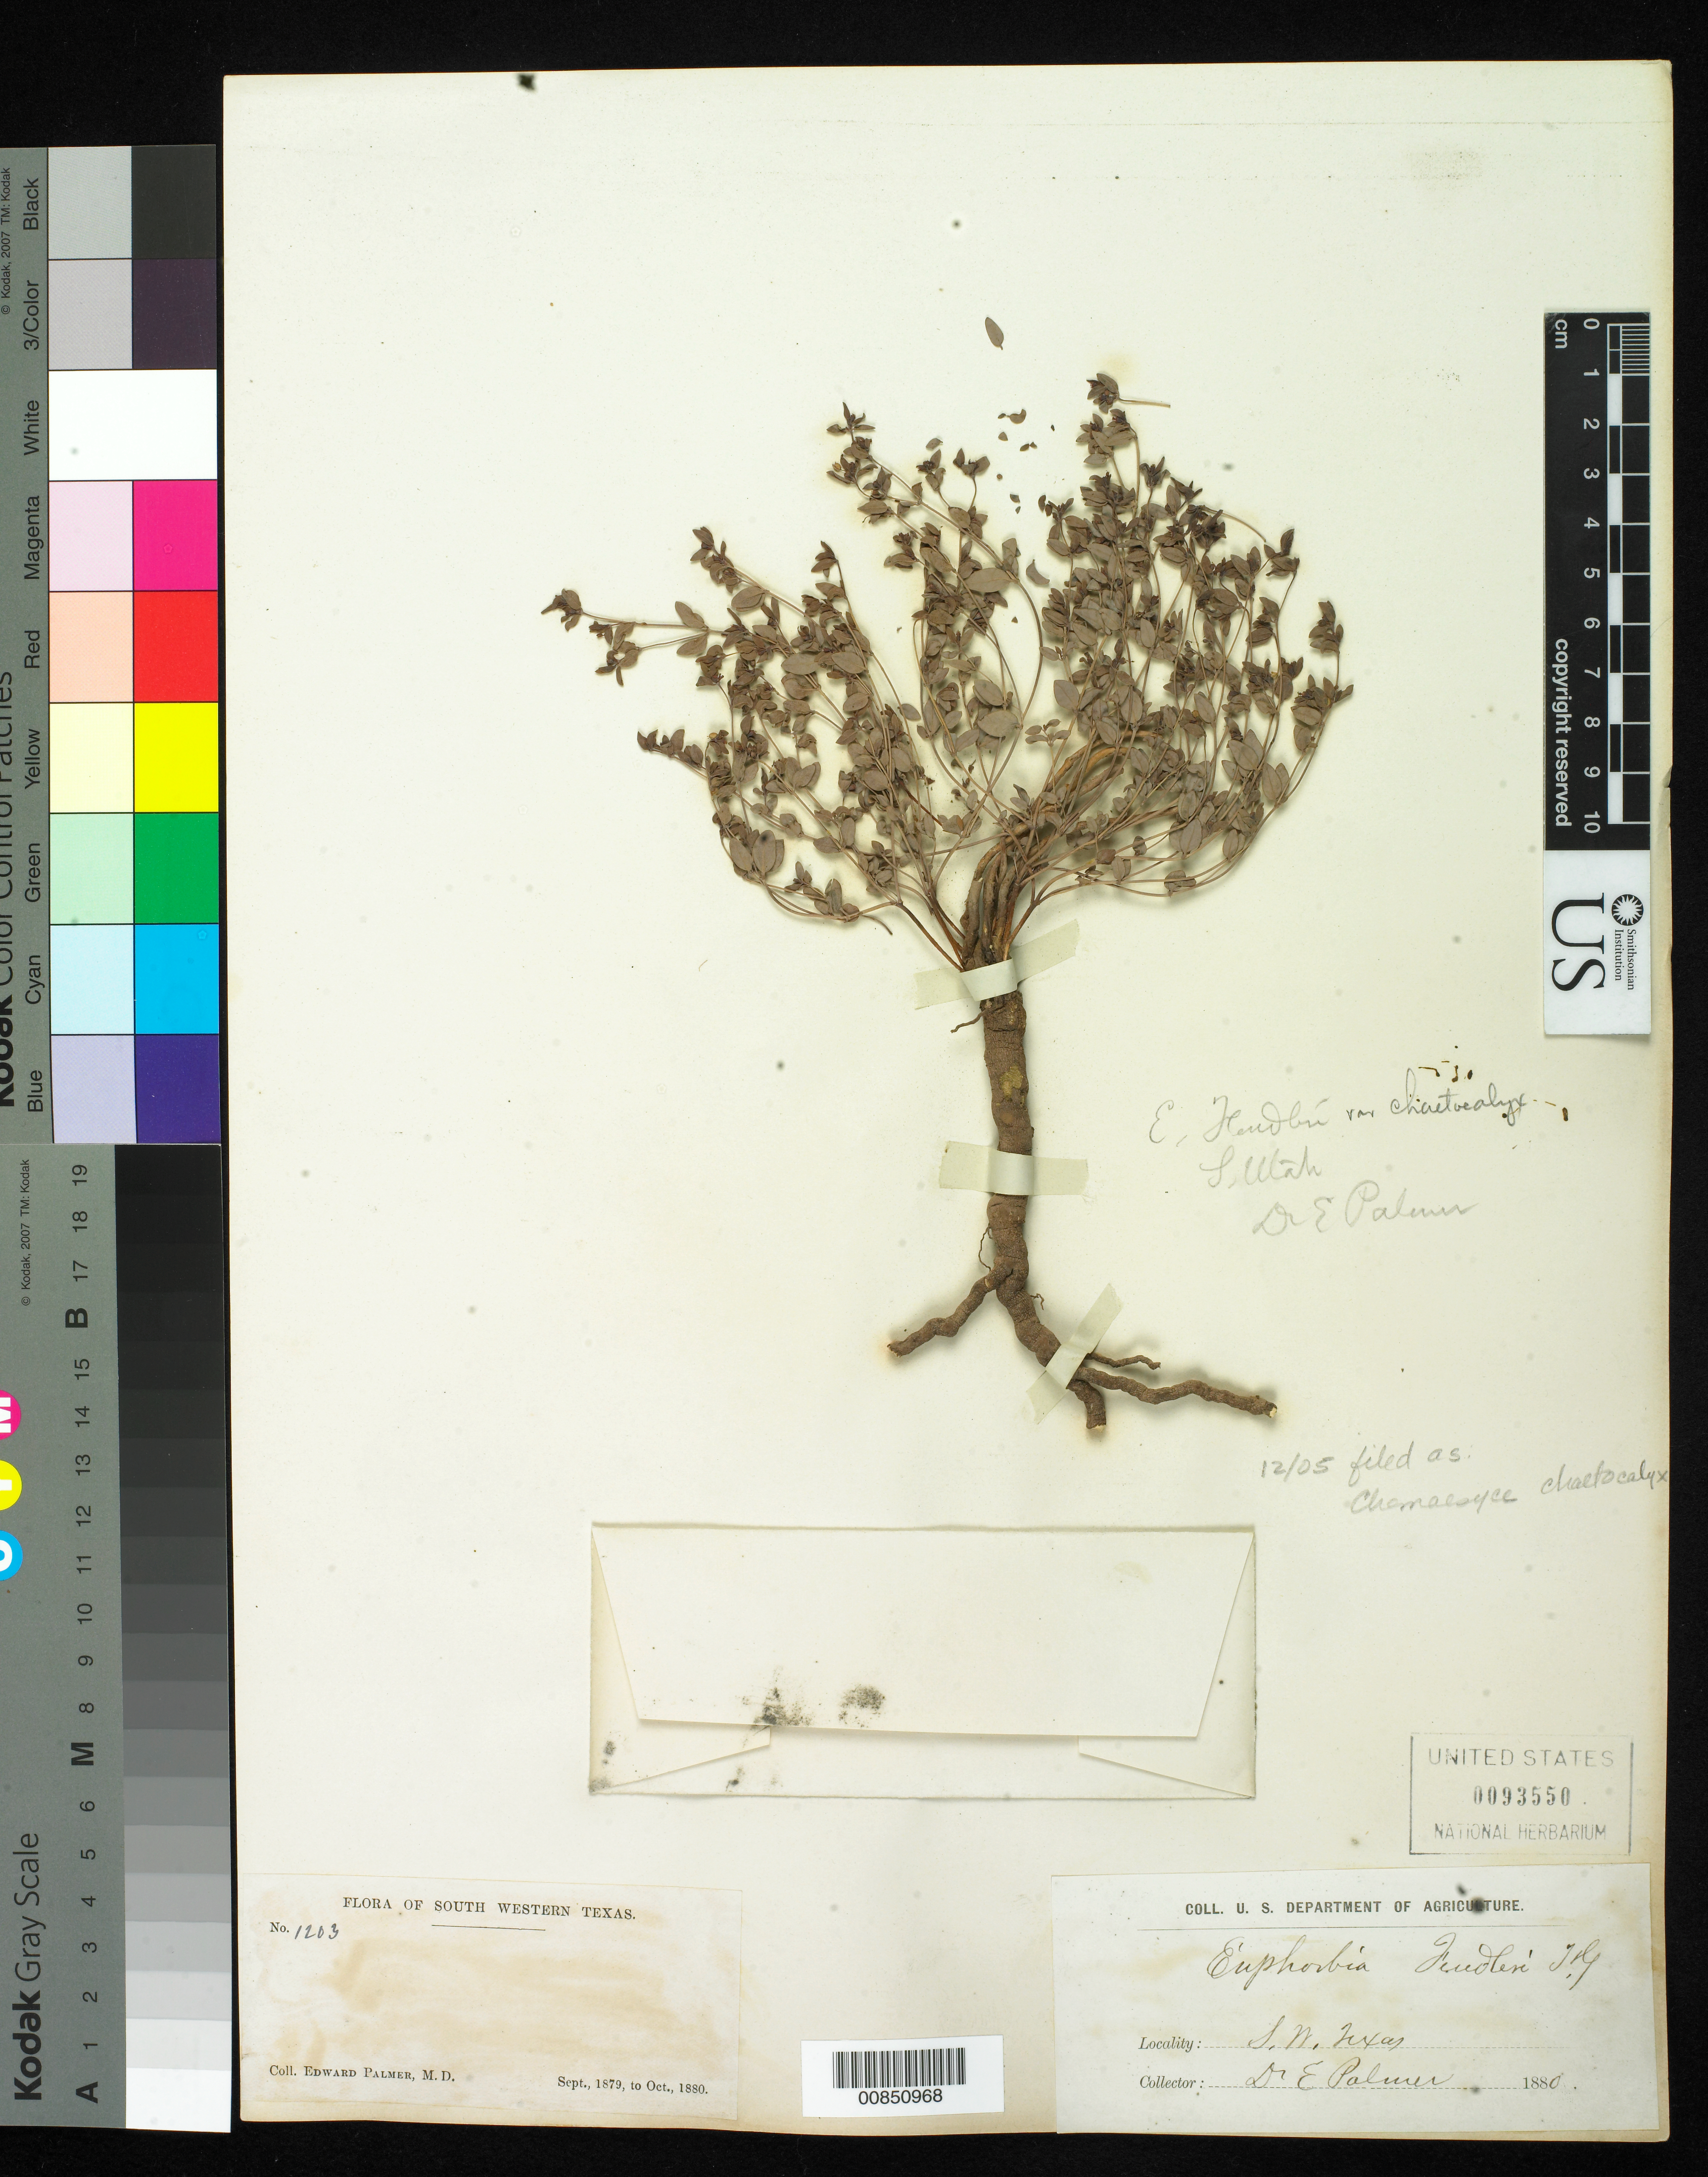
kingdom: Plantae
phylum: Tracheophyta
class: Magnoliopsida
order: Malpighiales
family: Euphorbiaceae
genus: Chamaesyce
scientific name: Chamaesyce chaetocalyx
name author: (Boiss.) Wooton & Standl.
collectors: E. Palmer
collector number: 1203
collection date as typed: Sep 1879 to -- Oct 1880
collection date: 1879-09/1880-10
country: United States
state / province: Texas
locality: South Western Texas.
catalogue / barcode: US 93550